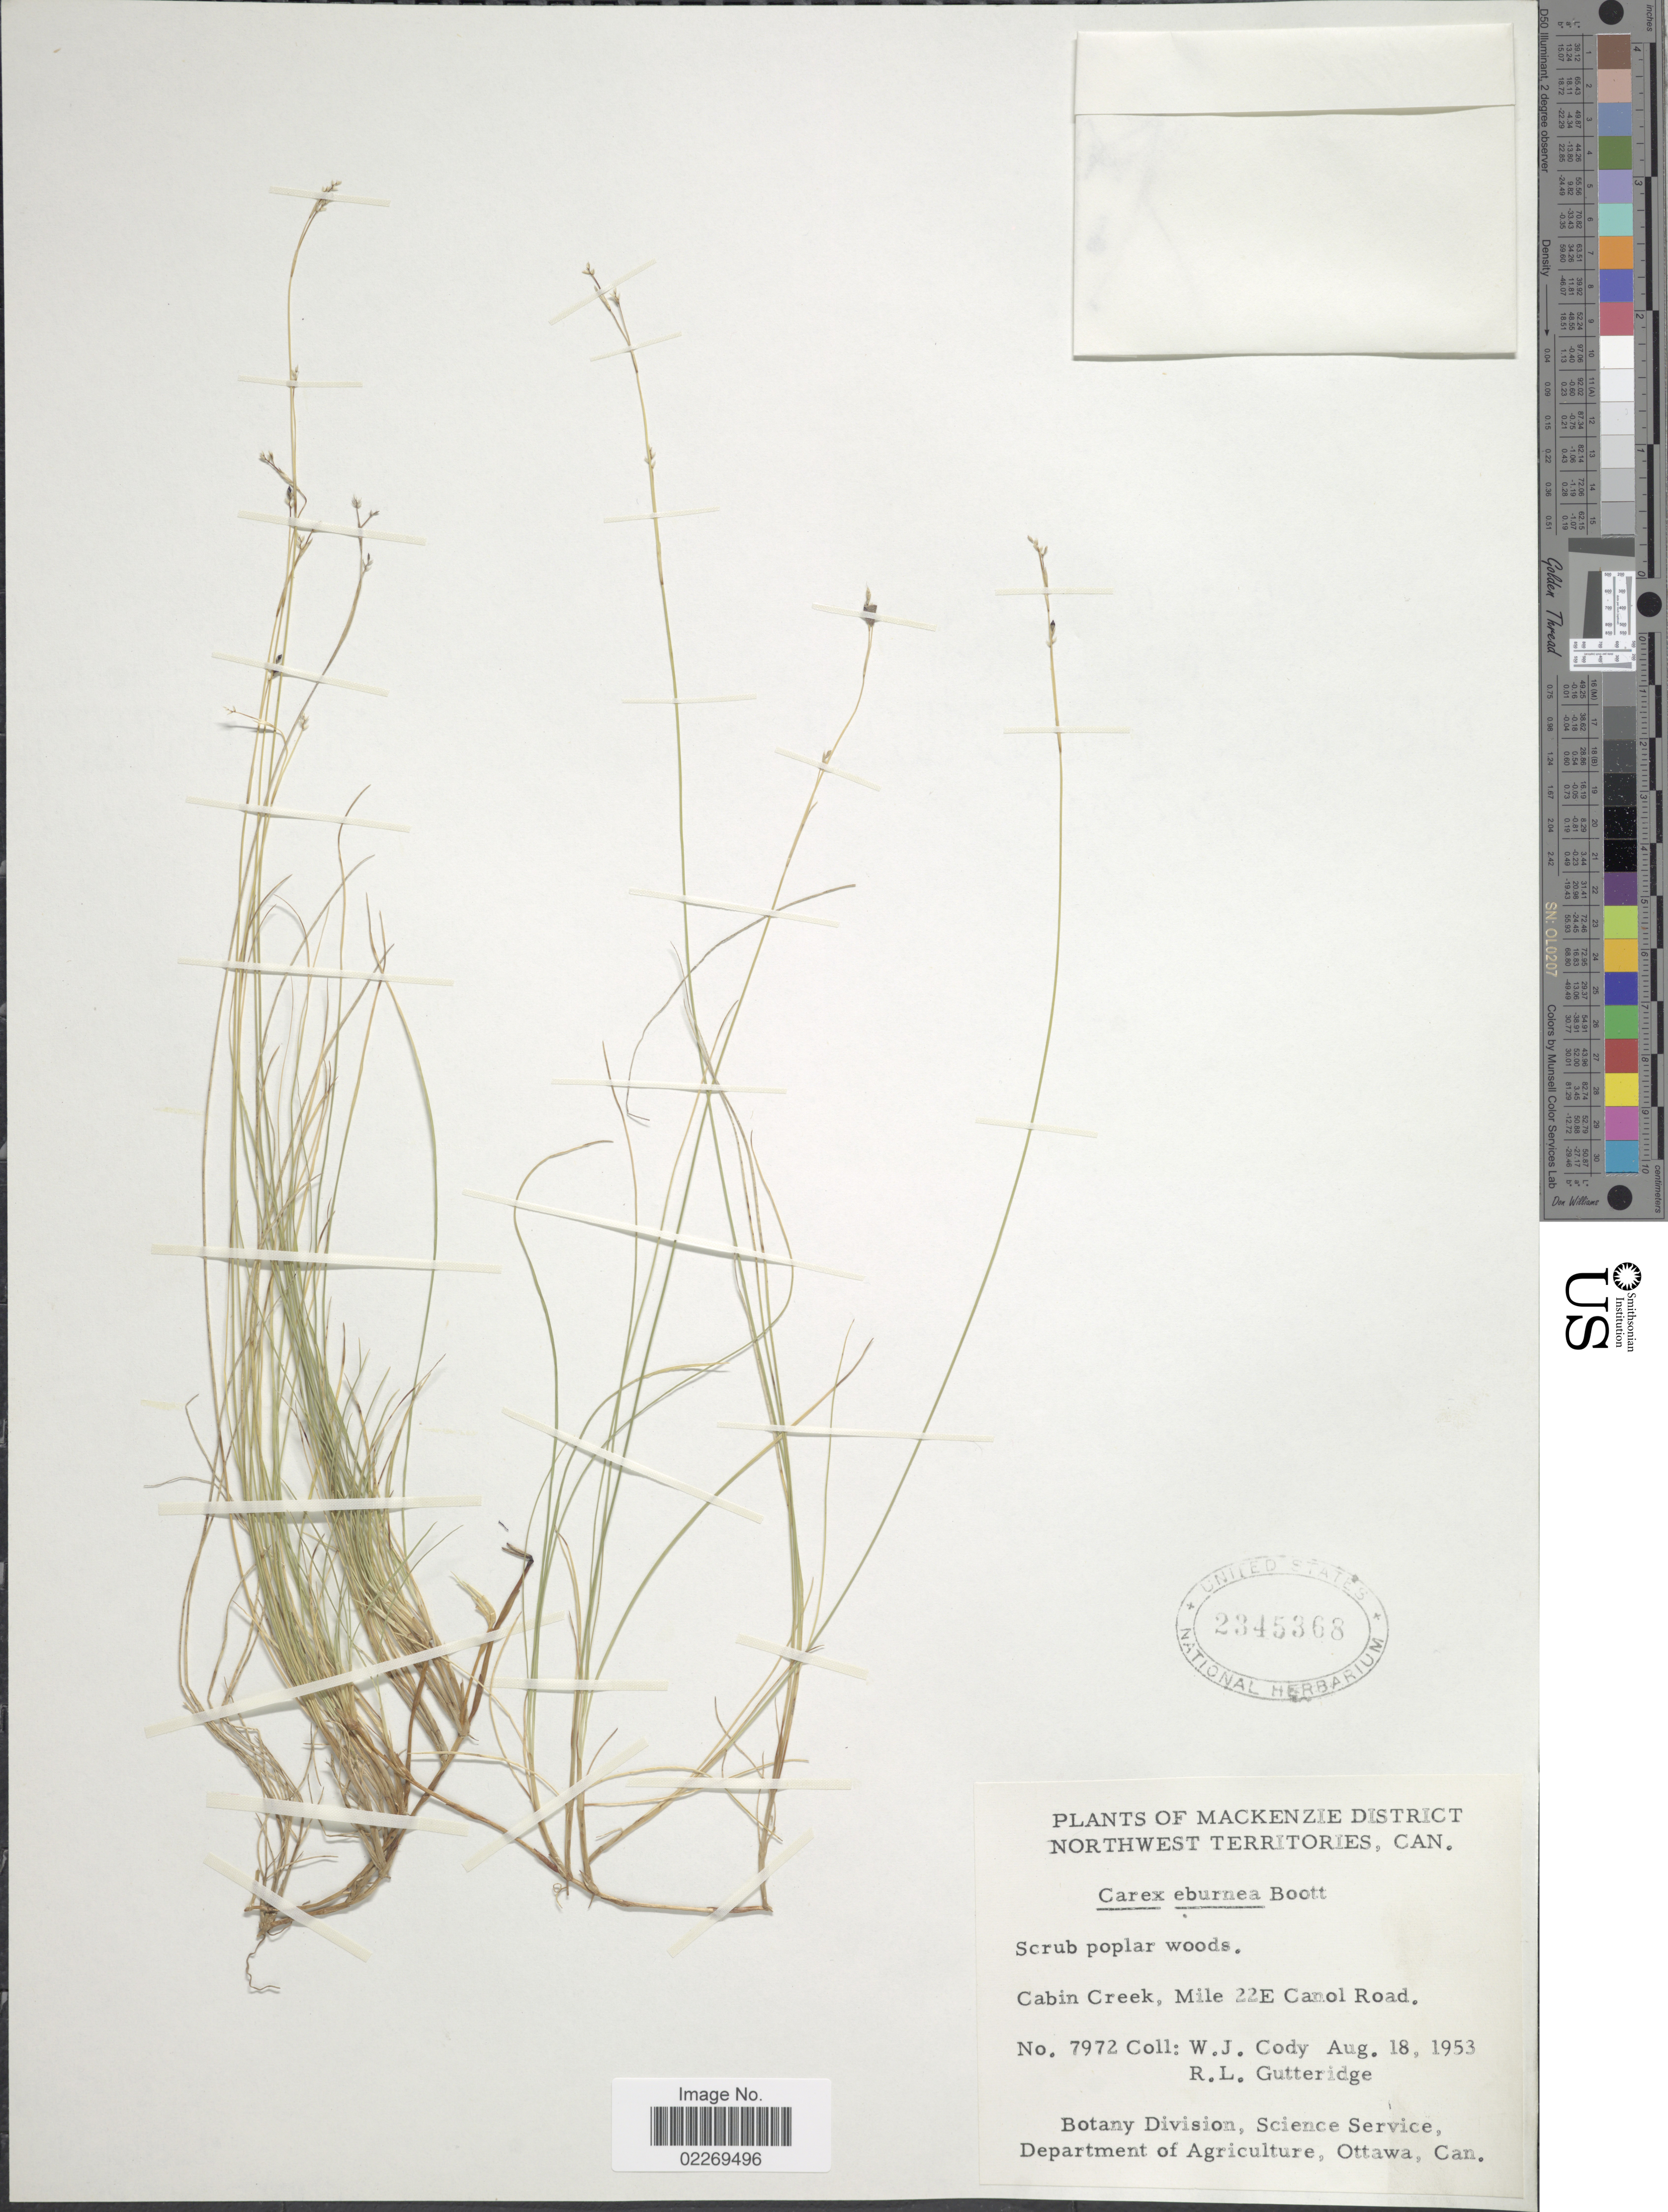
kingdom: Plantae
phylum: Tracheophyta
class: Liliopsida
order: Poales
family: Cyperaceae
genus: Carex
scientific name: Carex eburnea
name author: Boott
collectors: W. Cody & R. Gutteridge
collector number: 7972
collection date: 1953-08-18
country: Canada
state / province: Northwest Territories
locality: Mackenzie District, Cabin Creek, Mile 22E Canol Road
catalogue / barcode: US 2345368